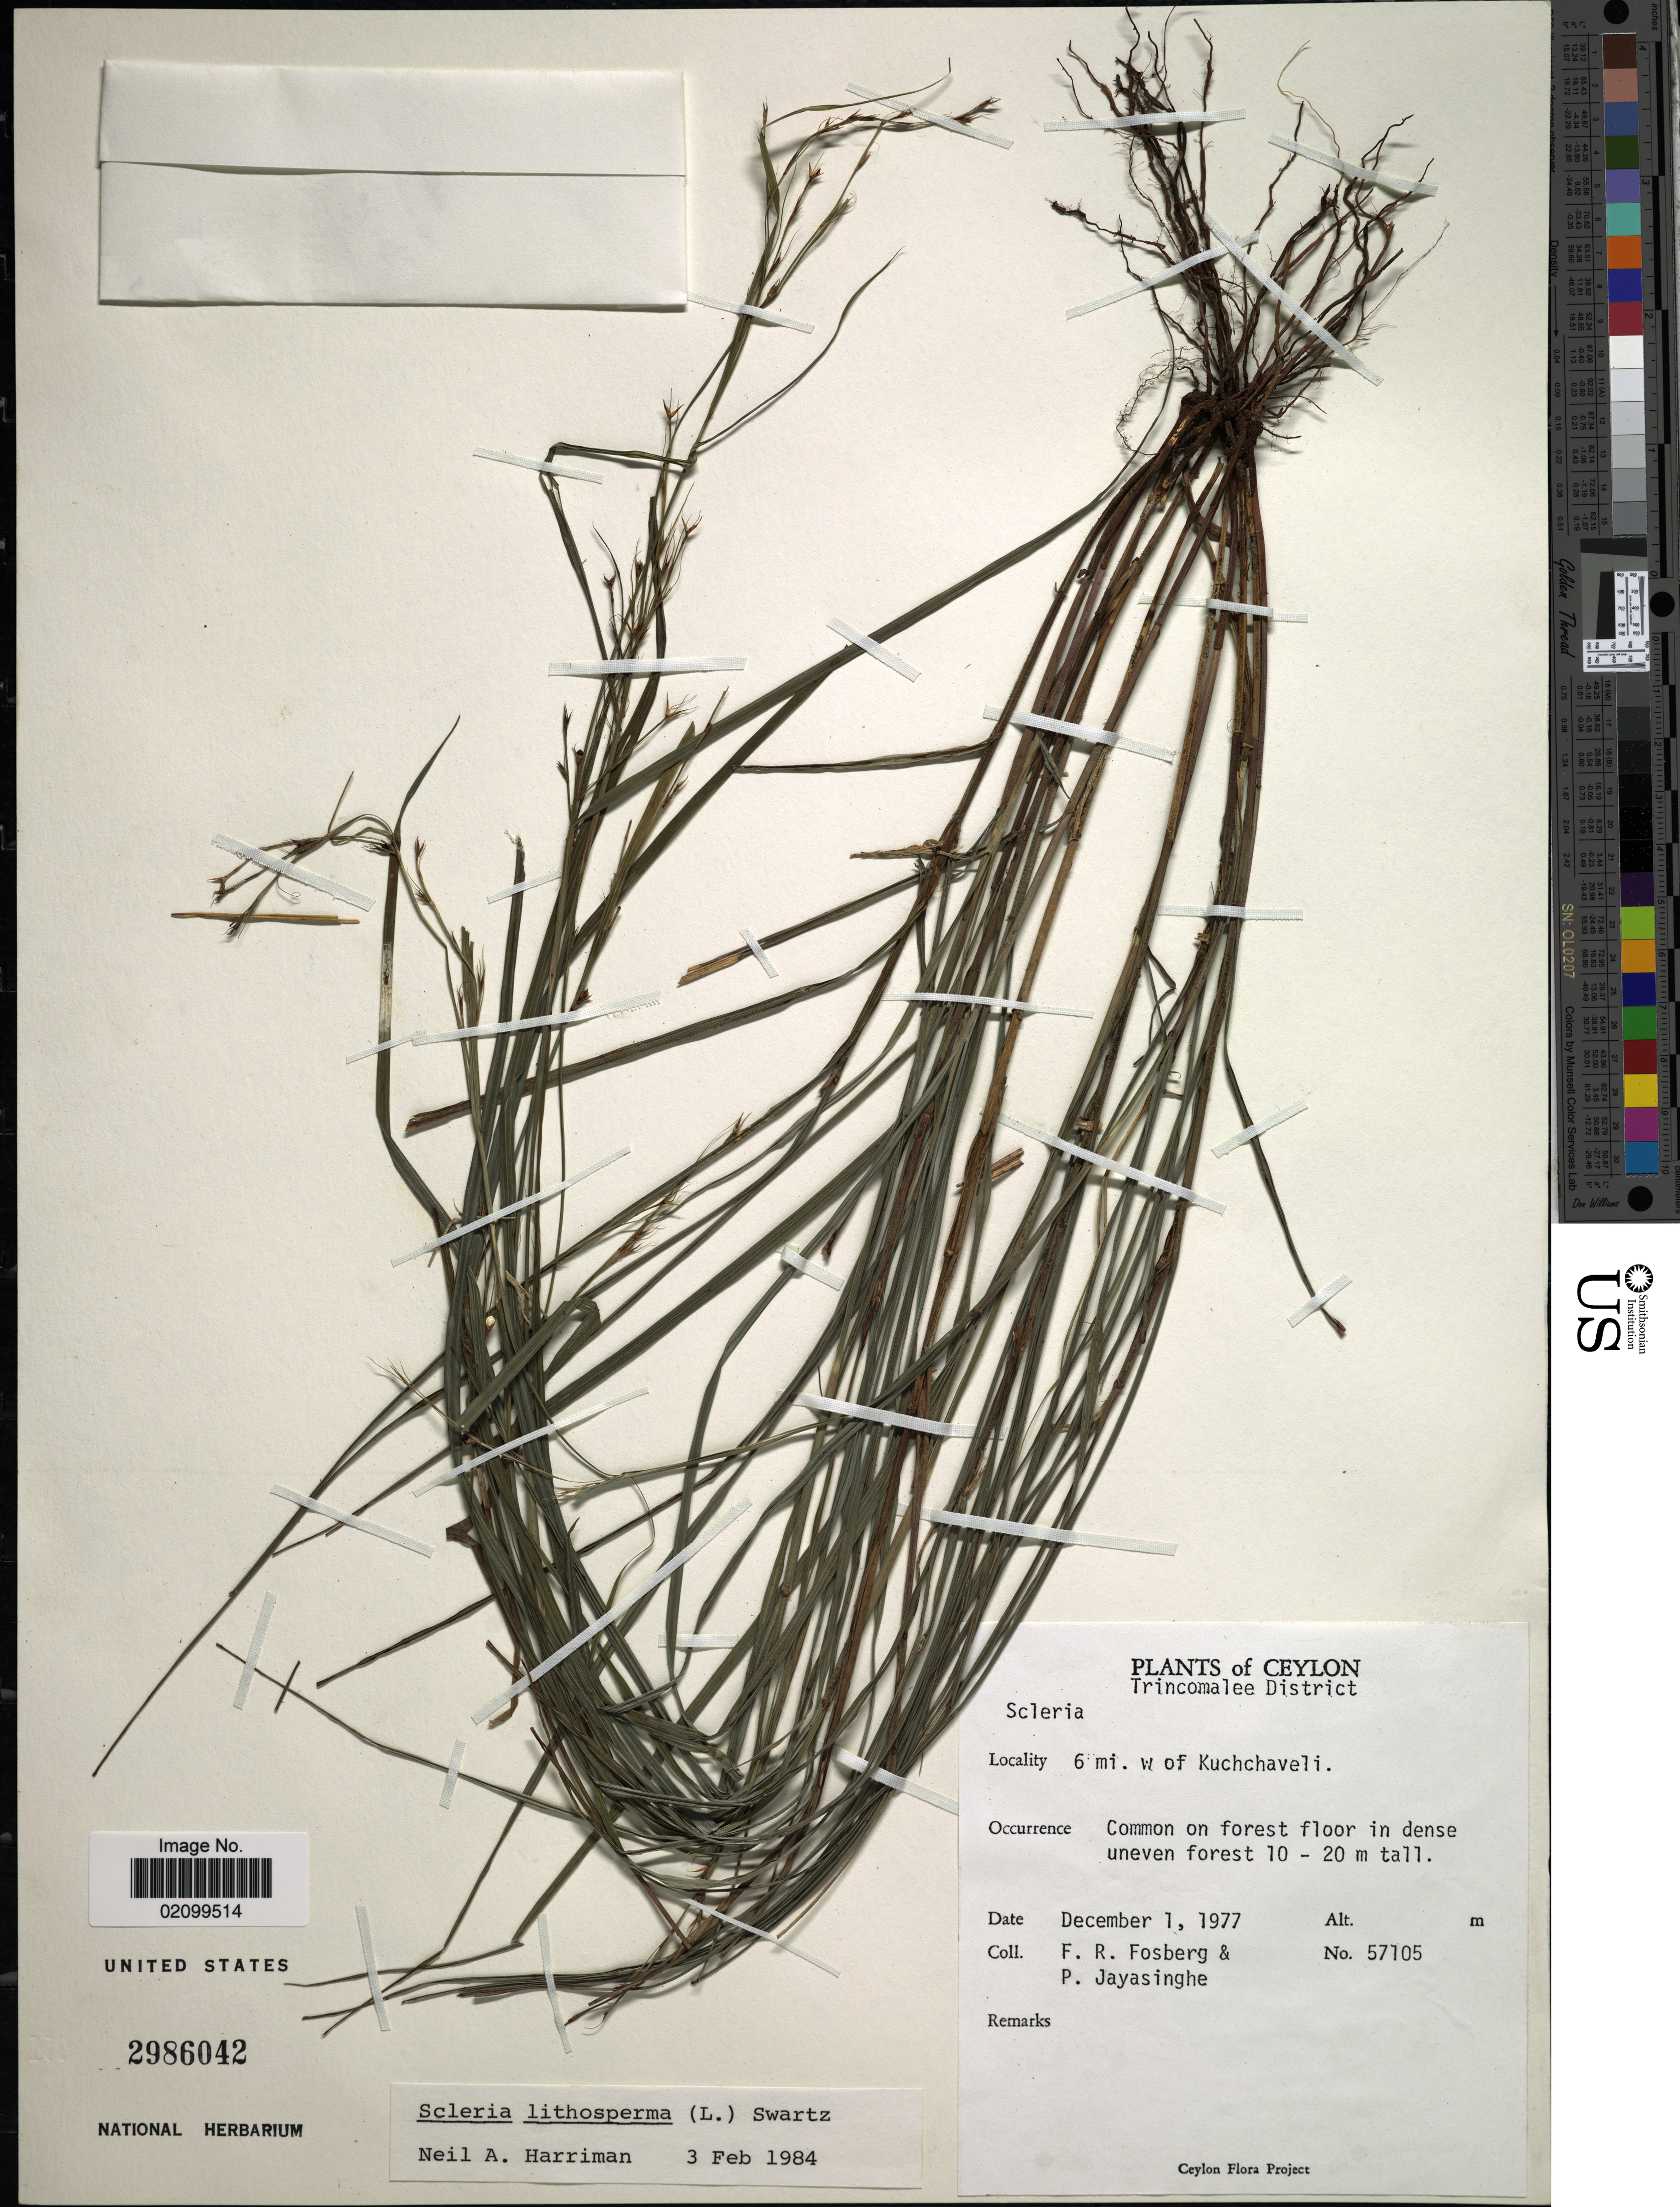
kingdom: Plantae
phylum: Tracheophyta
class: Liliopsida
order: Poales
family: Cyperaceae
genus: Scleria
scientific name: Scleria lithosperma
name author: (L.) Sw.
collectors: F. R. Fosberg & P. Jayasinghe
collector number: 57105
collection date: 1977-12-01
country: Sri Lanka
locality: Ceylon. Trincomalee District, 6 mi. w of Kuchchaveli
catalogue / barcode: US 2986042